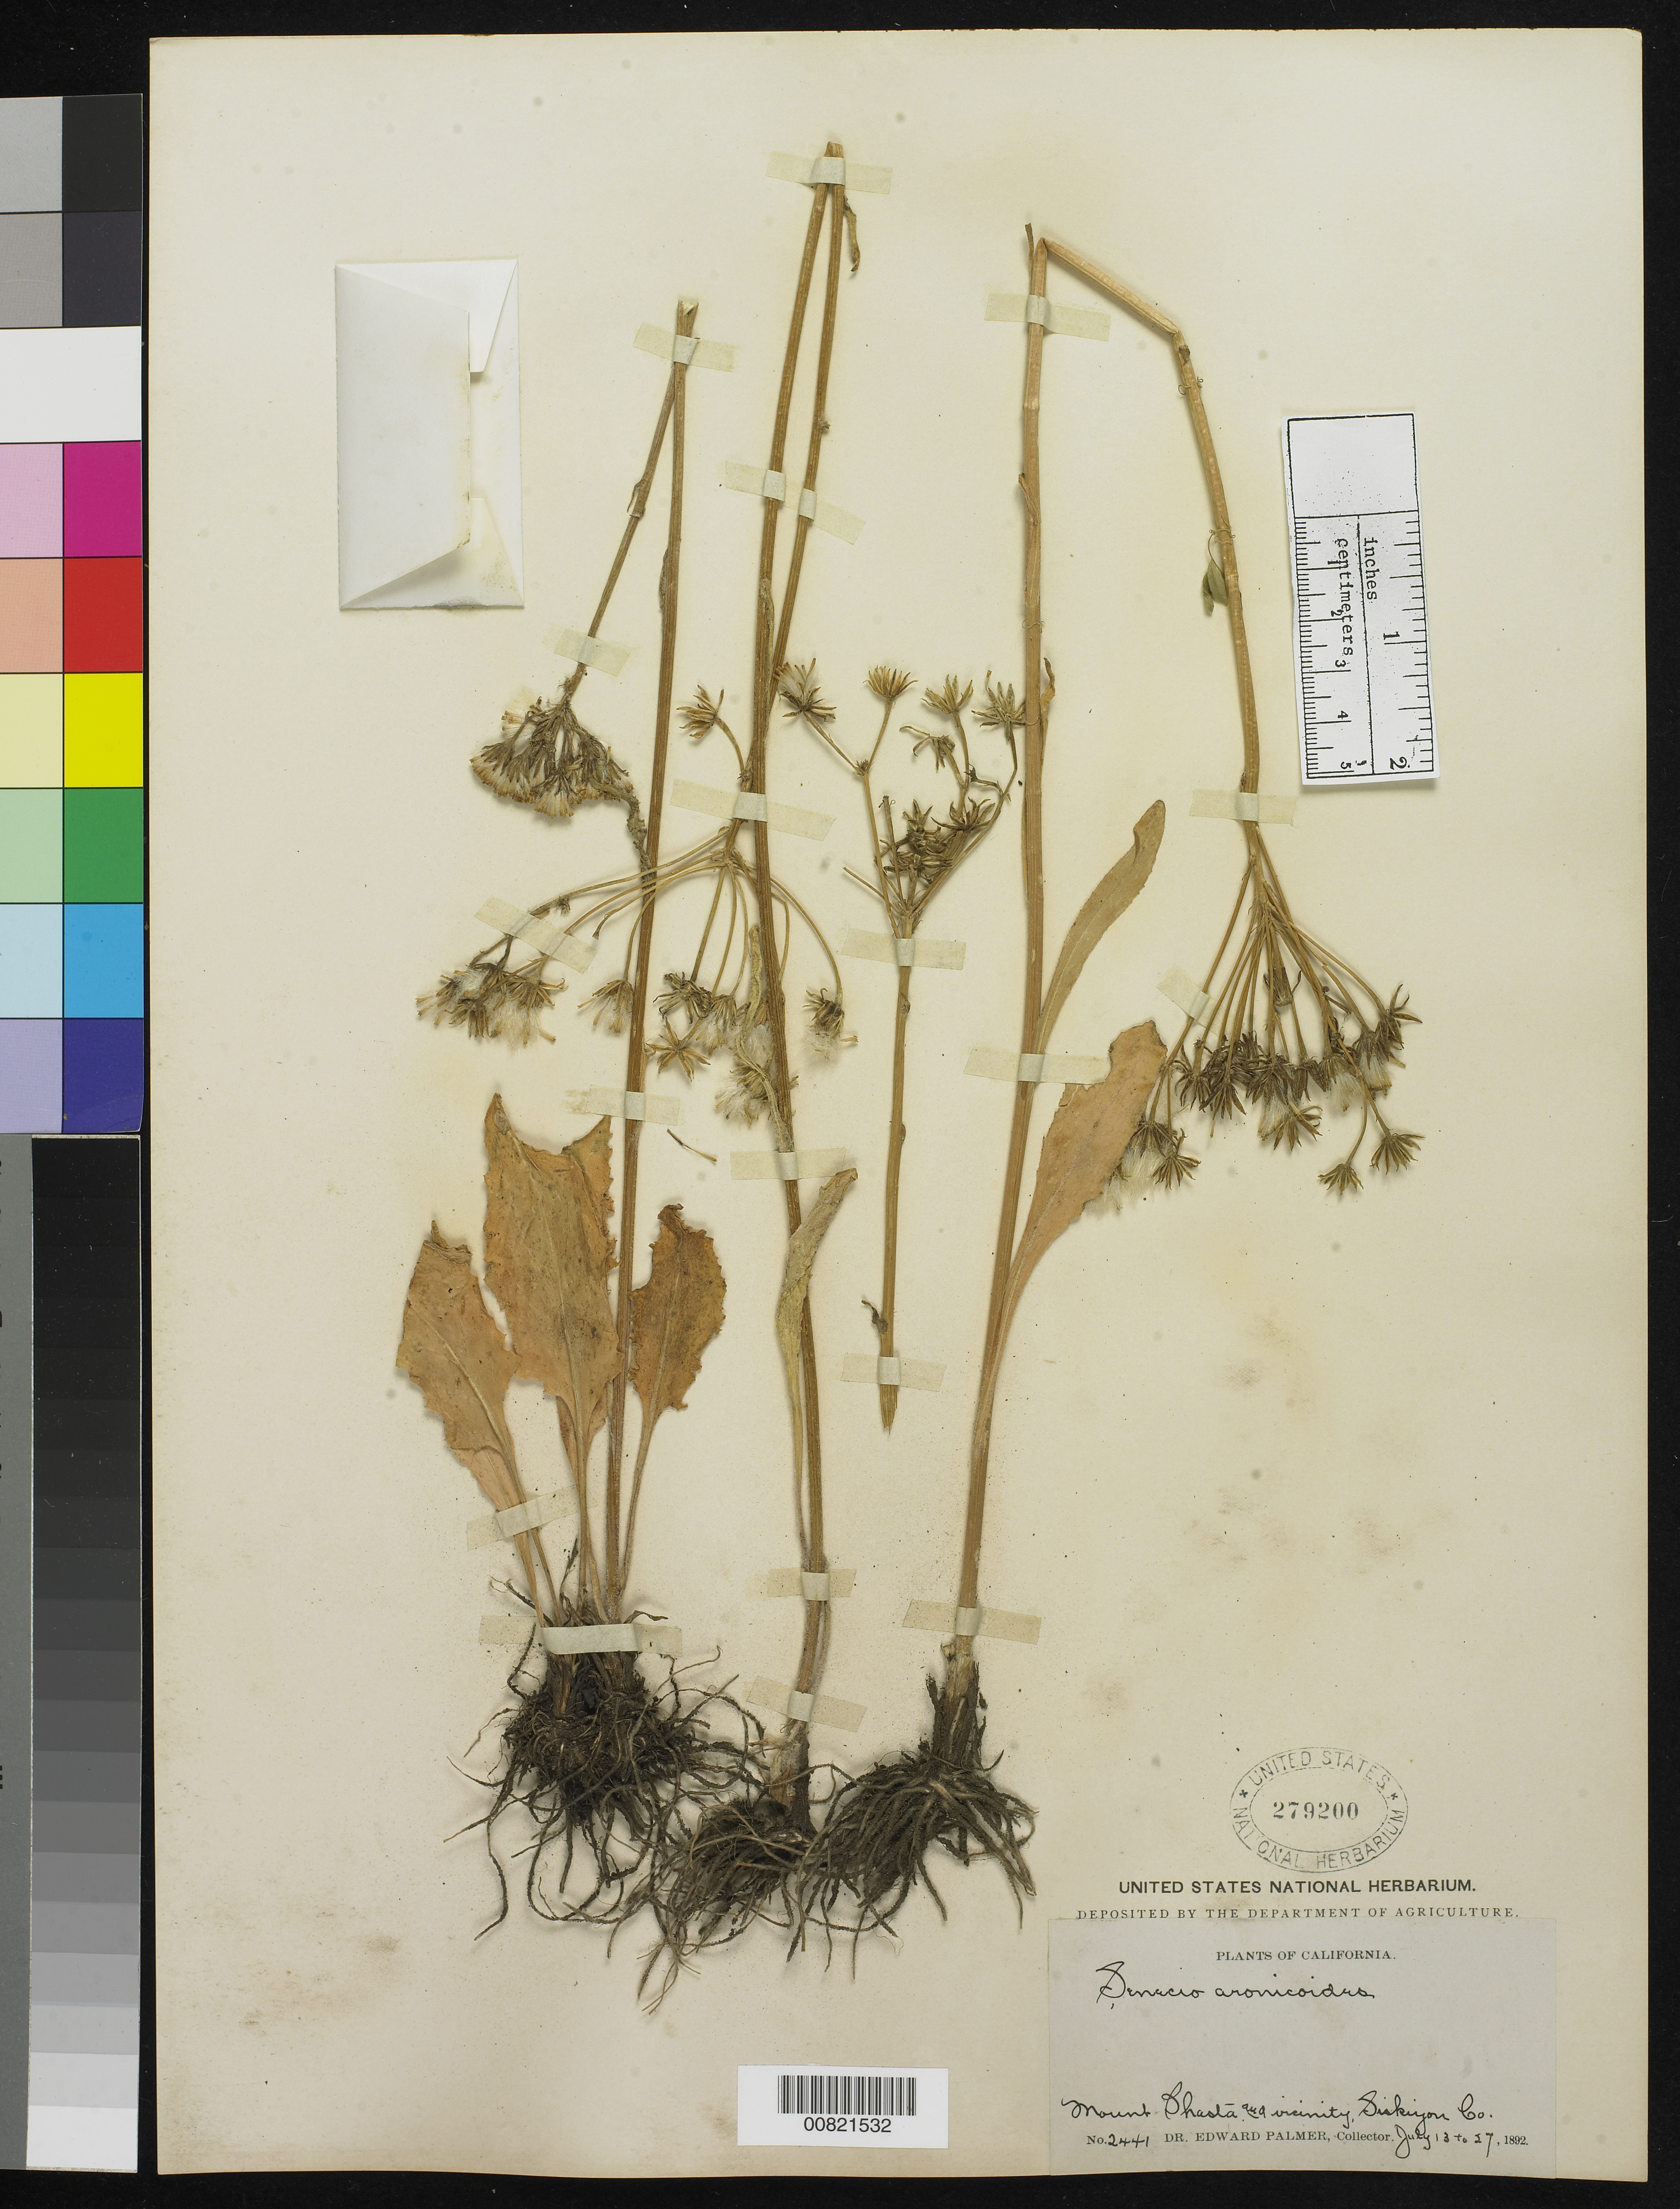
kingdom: Plantae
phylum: Tracheophyta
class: Magnoliopsida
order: Asterales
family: Asteraceae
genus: Senecio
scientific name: Senecio aronicoides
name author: DC.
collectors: E. Palmer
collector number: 2441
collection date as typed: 13 Jul 1892 to 27 Jul 1892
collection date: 1892-07-13/1892-07-27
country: United States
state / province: California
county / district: Siskiyou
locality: Mount Shasta and vicinity, Siskiyou County, California.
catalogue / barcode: US 279200